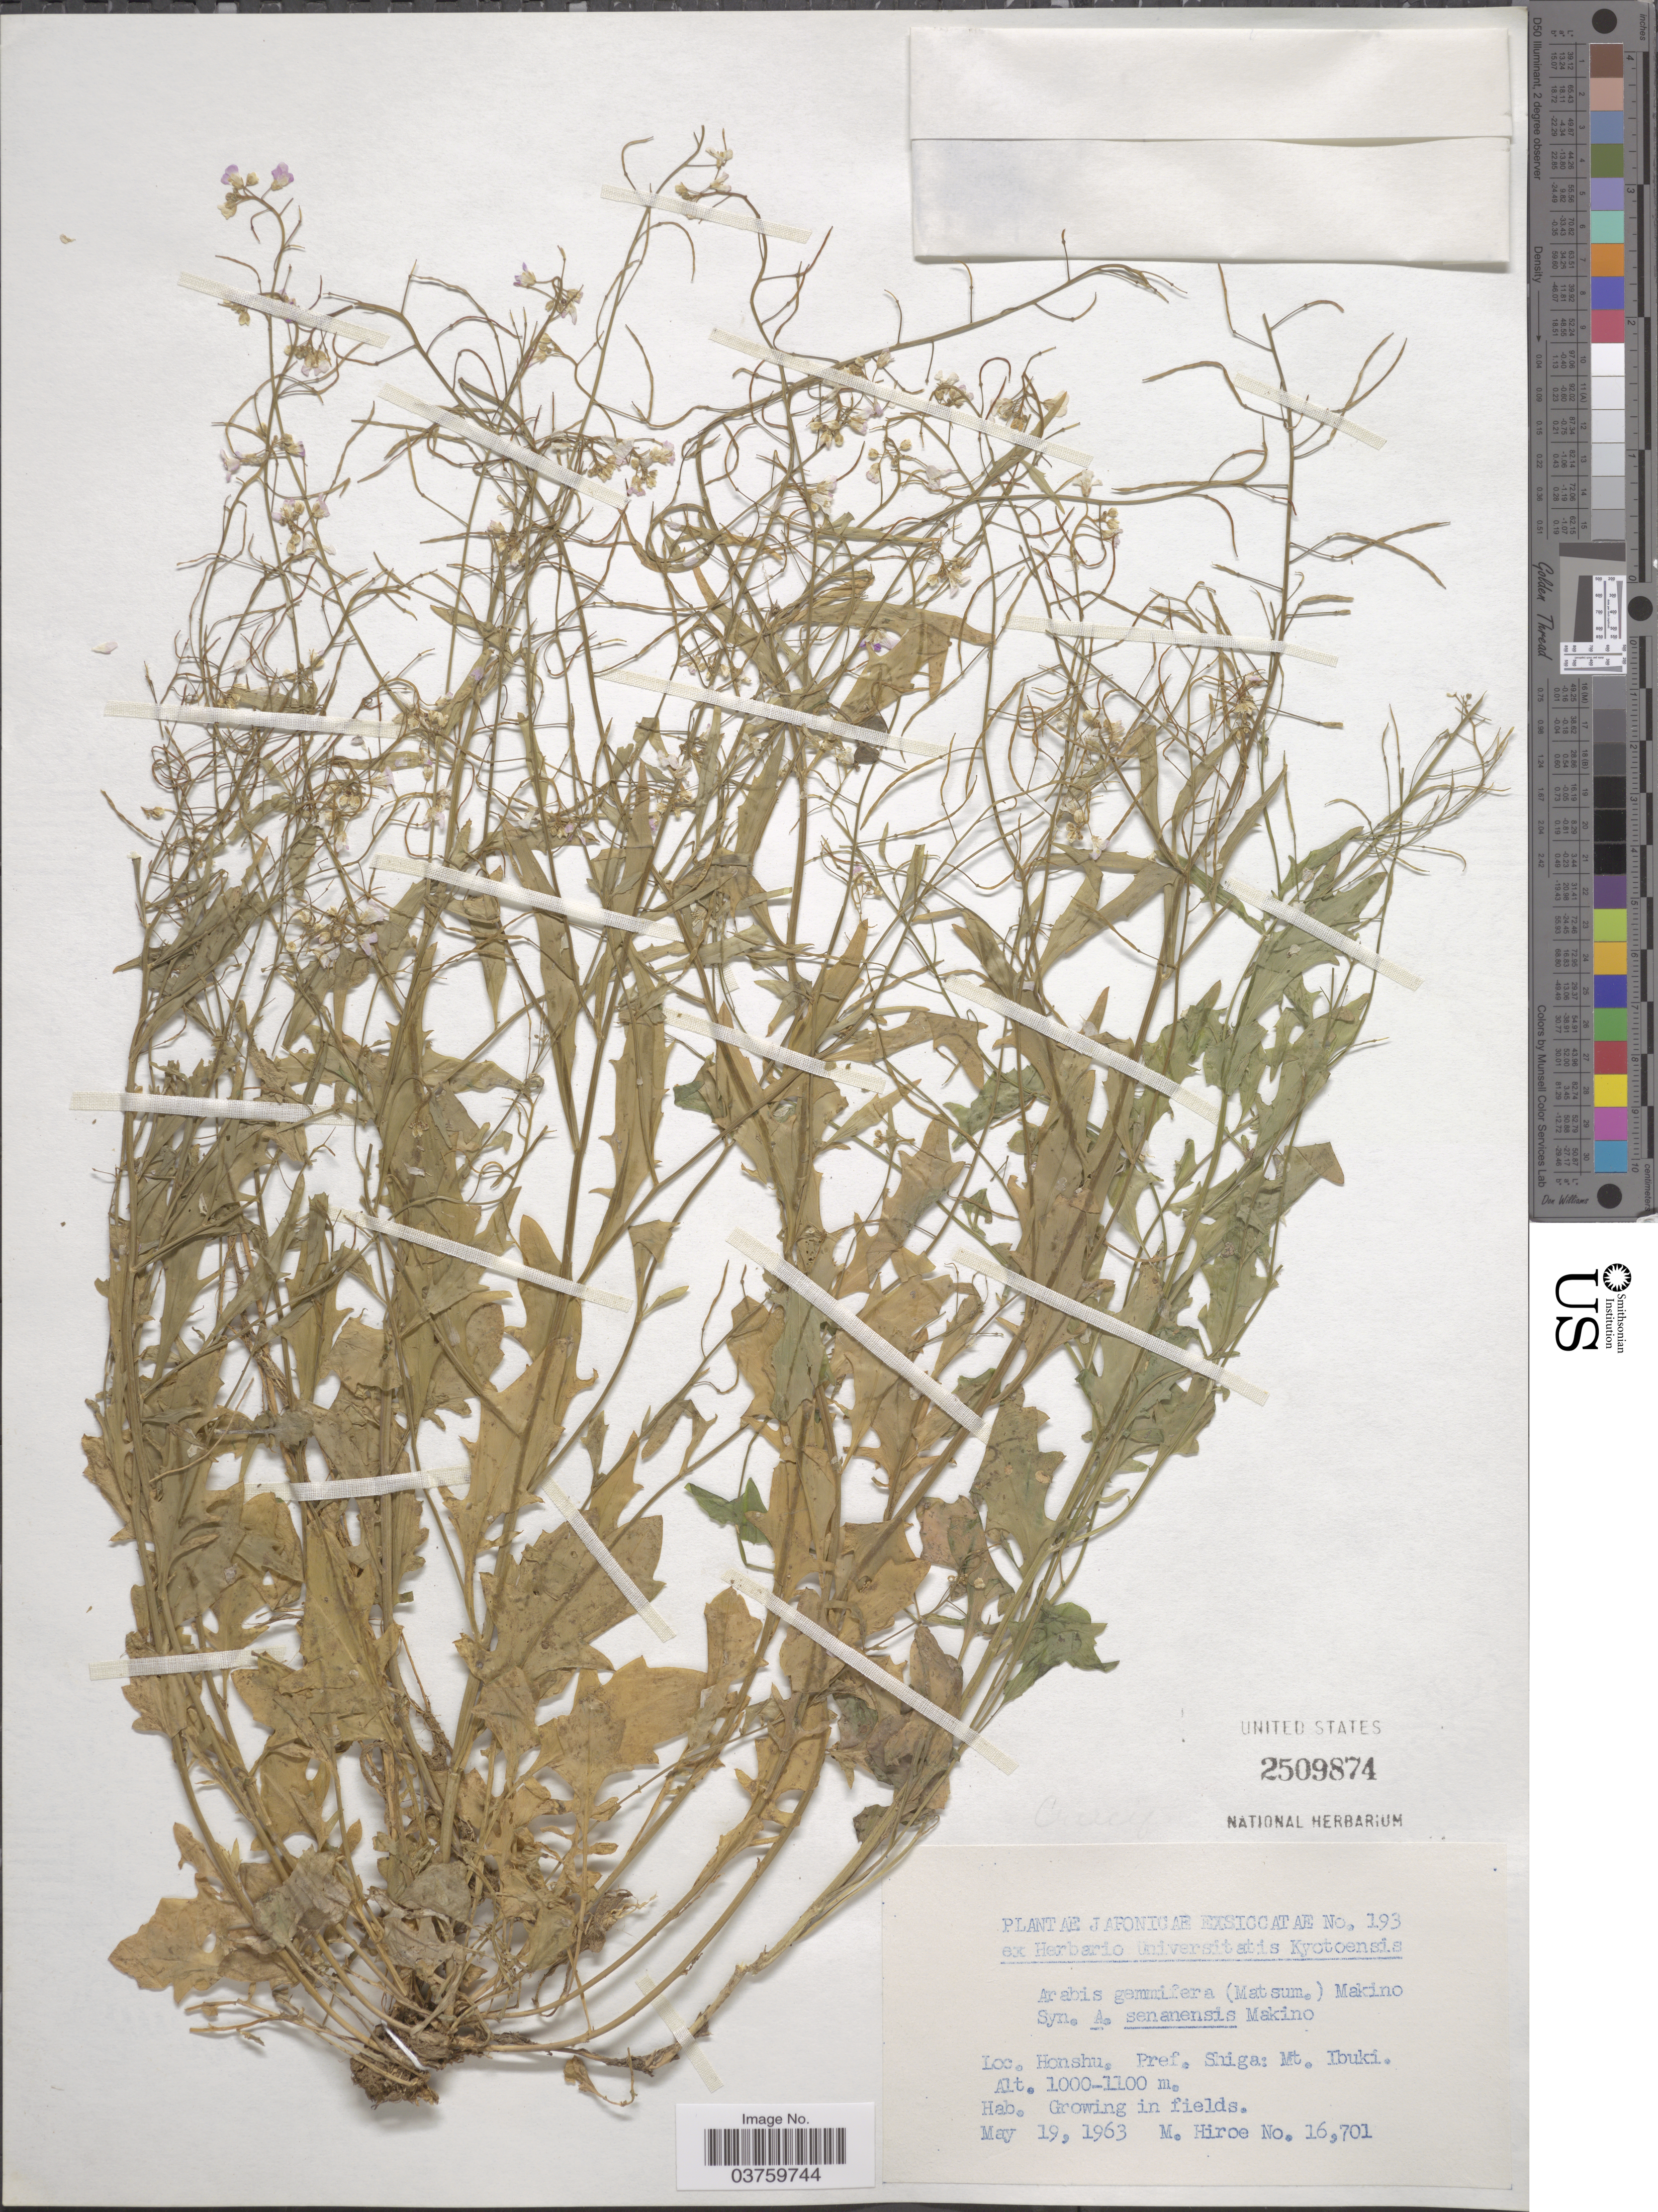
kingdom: Plantae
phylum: Tracheophyta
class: Magnoliopsida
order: Brassicales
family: Brassicaceae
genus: Arabis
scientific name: Arabis gemmifera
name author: (Matsum.) Makino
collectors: M. Hiroe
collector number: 16701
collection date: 1963-05-19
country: Japan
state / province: Siga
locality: Honshu, Pref. Shiga: Mt. Ibuki.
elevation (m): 1000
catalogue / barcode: US 2509874